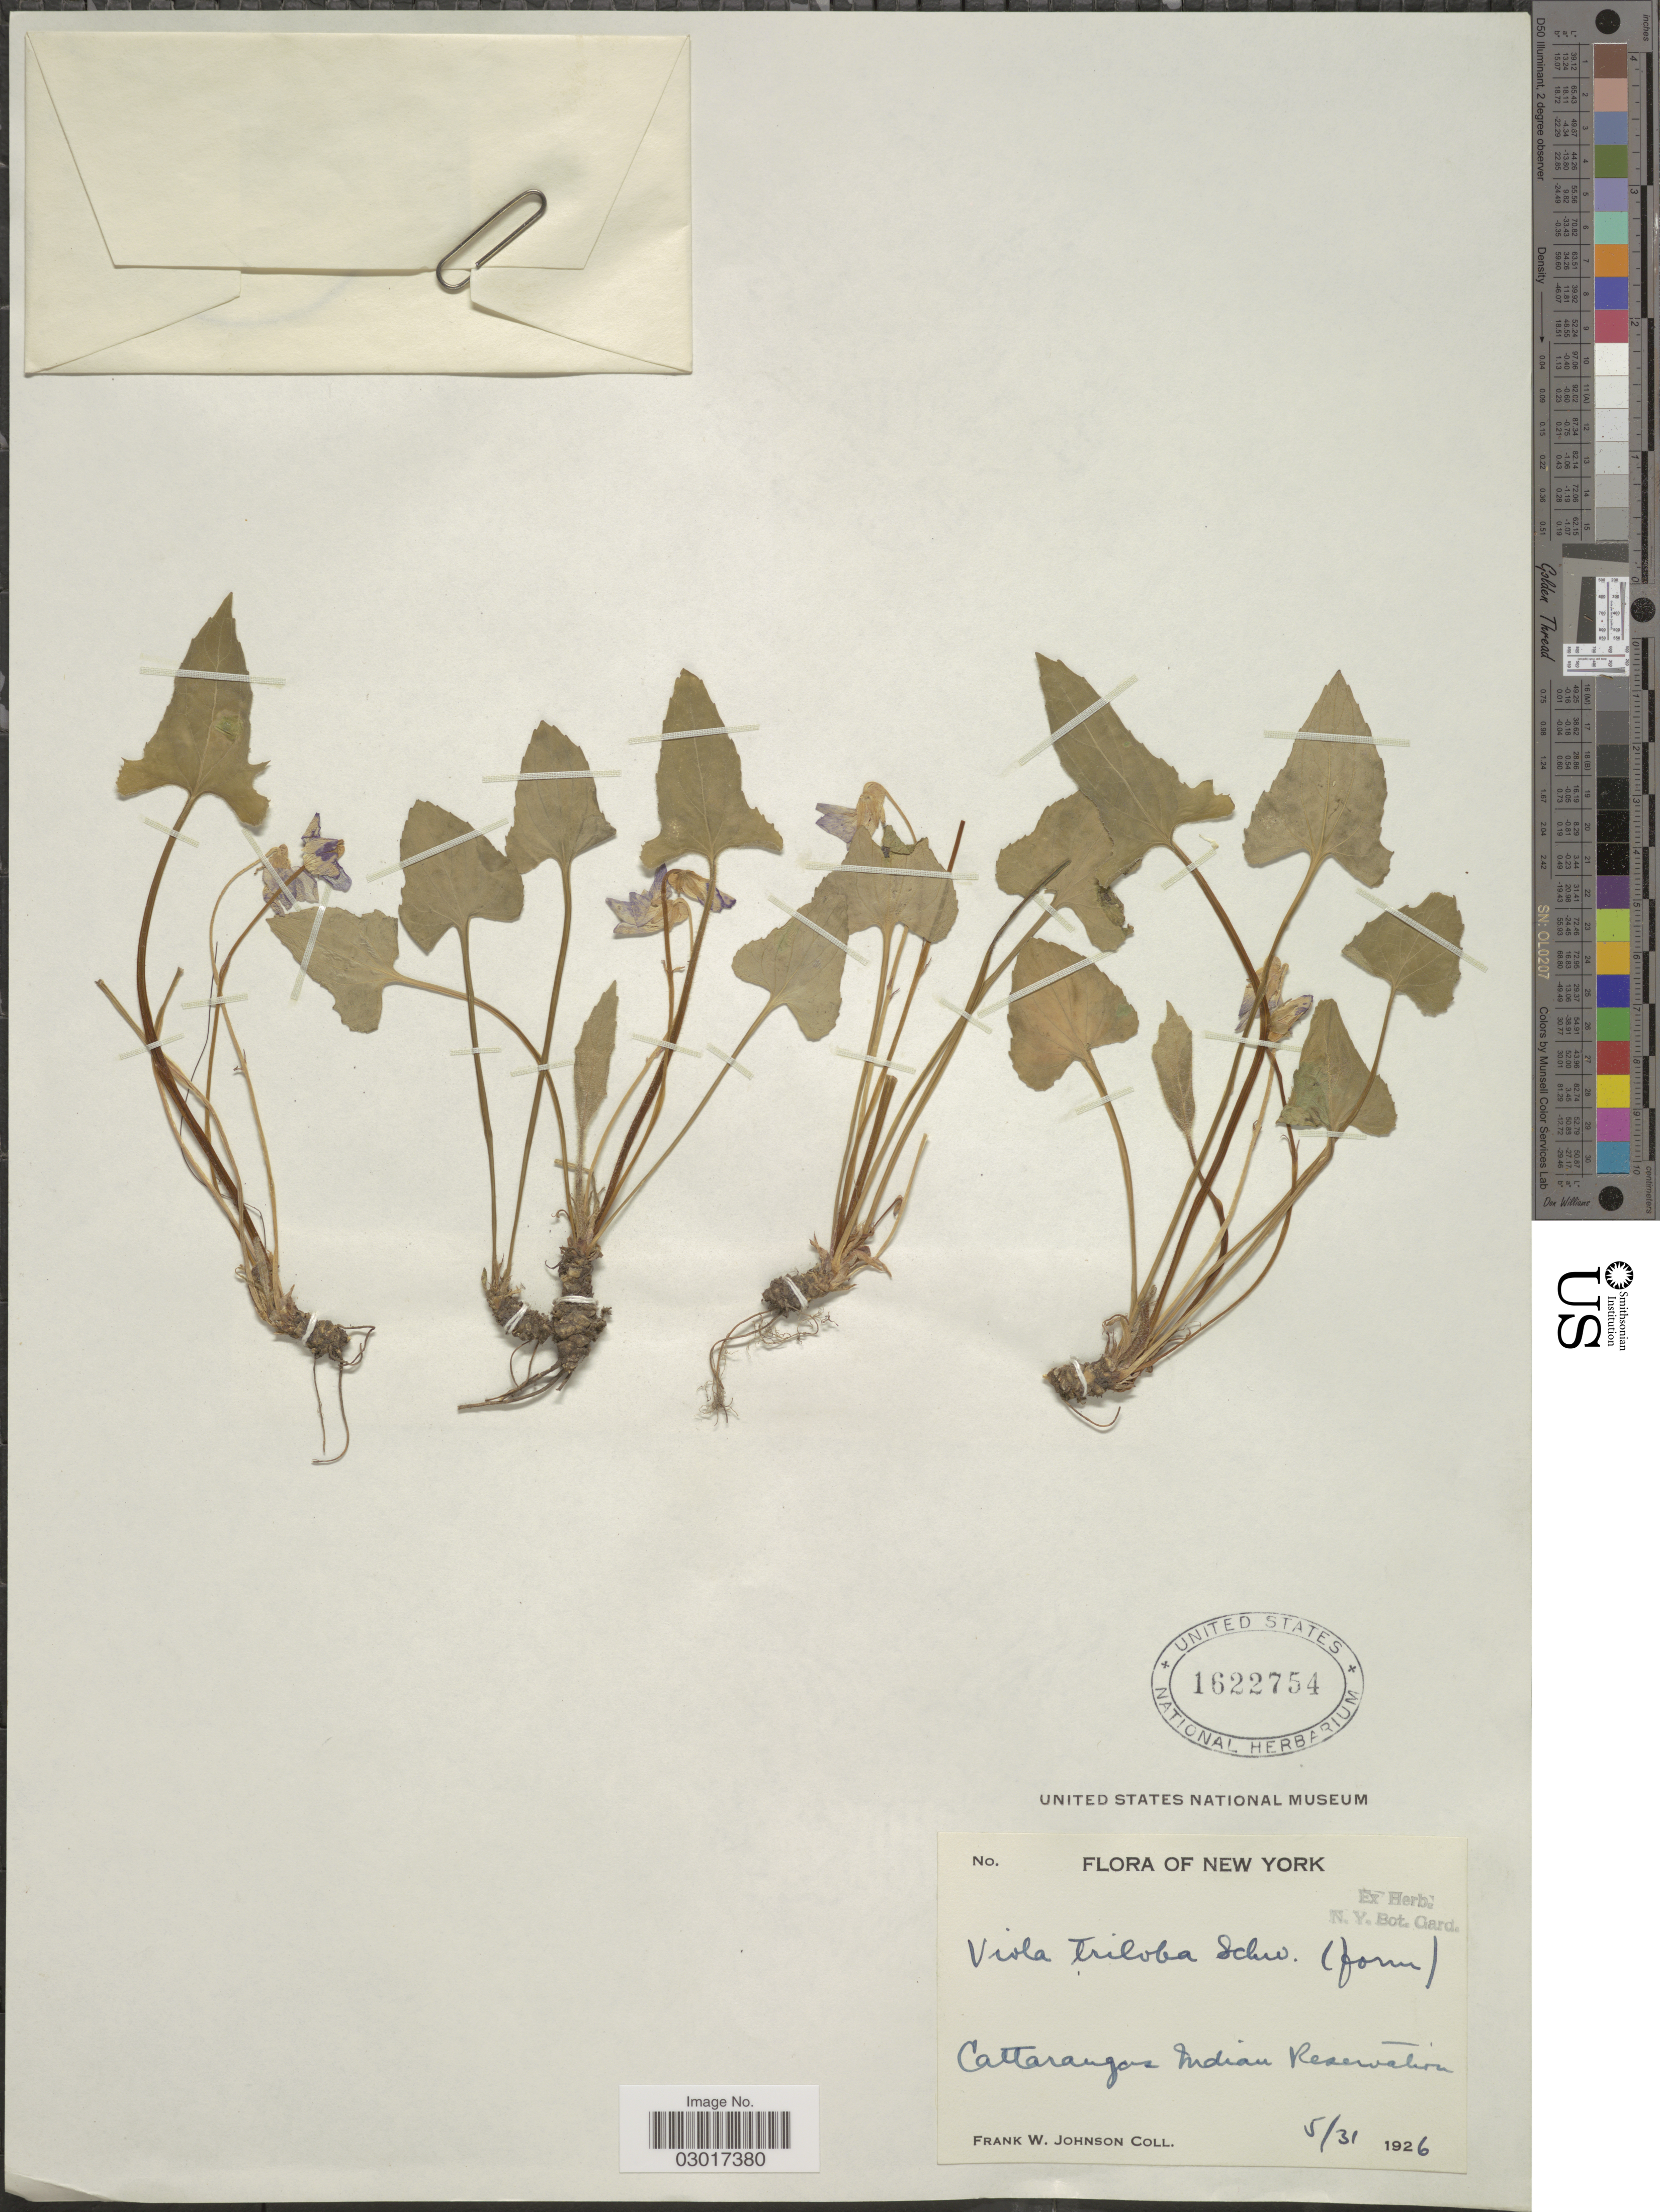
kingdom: Plantae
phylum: Tracheophyta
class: Magnoliopsida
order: Malpighiales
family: Violaceae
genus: Viola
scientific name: Viola triloba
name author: Schwein.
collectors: F. W. Johnson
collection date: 1926-05-31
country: United States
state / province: New York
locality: Cattaraugus Indian Reservation.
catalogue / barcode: US 1622754